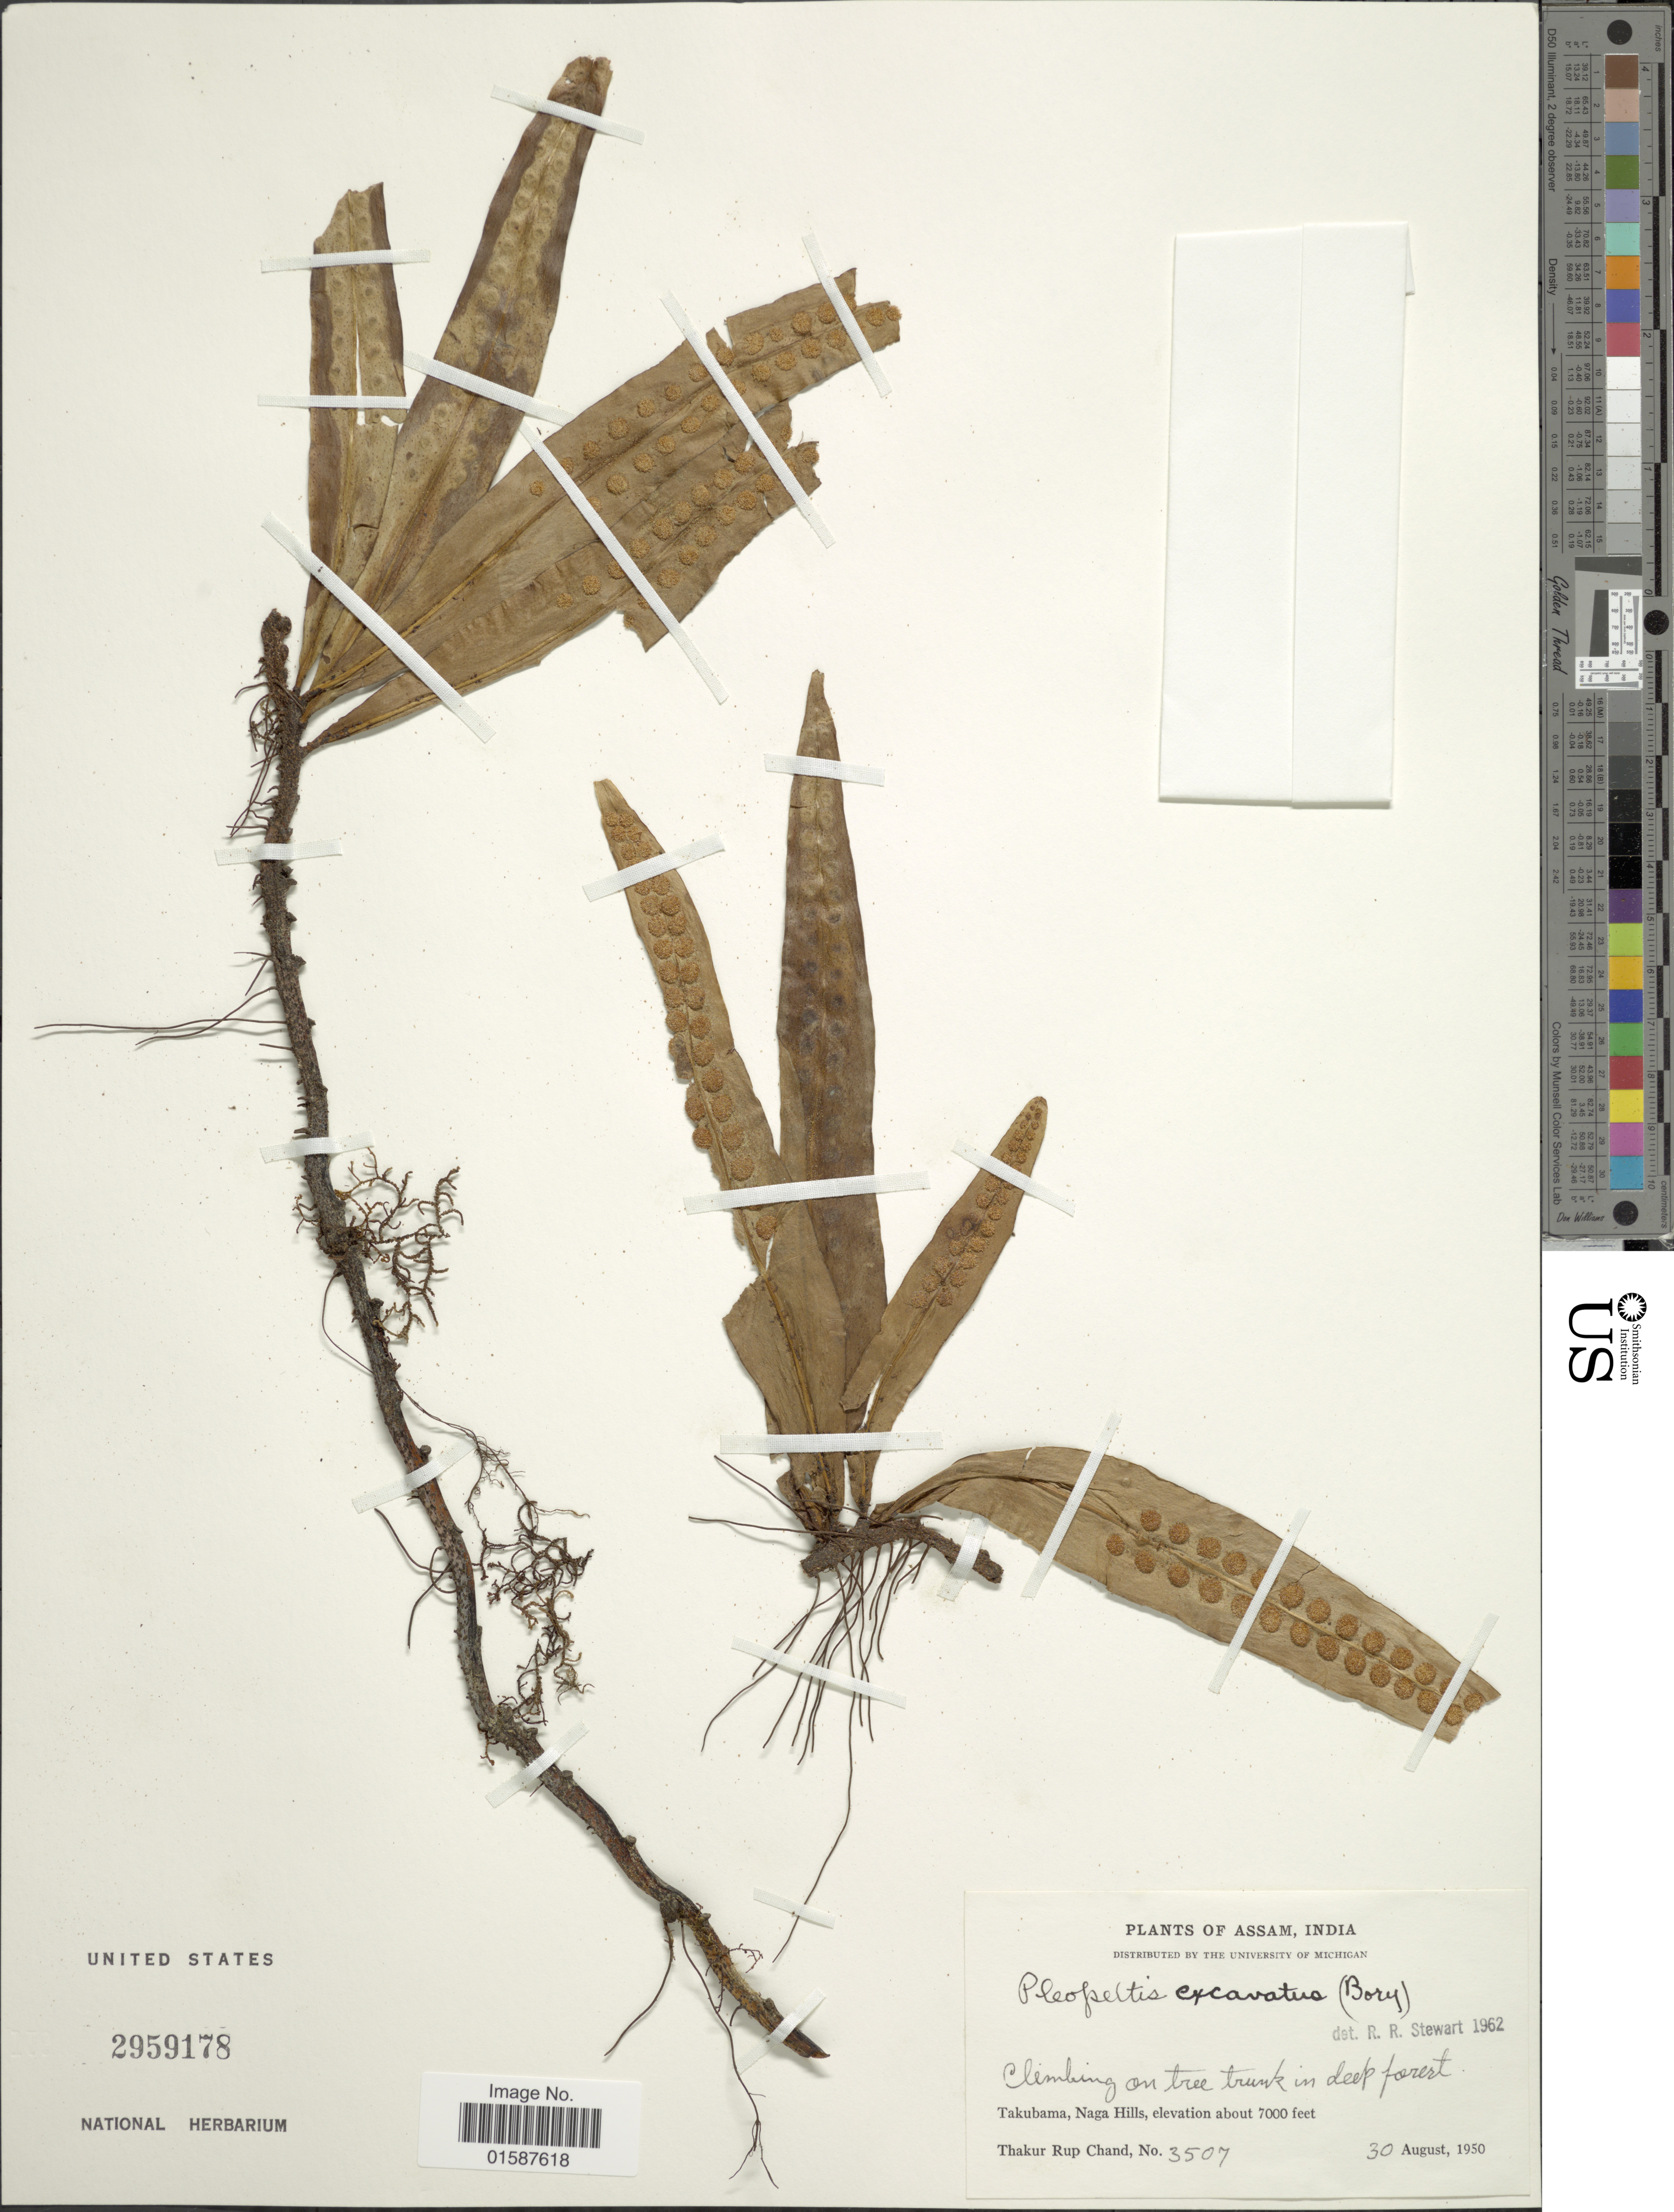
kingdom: Plantae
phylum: Tracheophyta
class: Polypodiopsida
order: Polypodiales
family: Polypodiaceae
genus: Lepisorus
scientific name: Lepisorus excavatus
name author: (Bory ex Willd.) Ching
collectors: T. R. Chand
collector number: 3507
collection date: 1950-08-30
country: India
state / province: Assam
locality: Assam, Takubama, Naga Hills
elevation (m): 2134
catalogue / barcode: US 299178